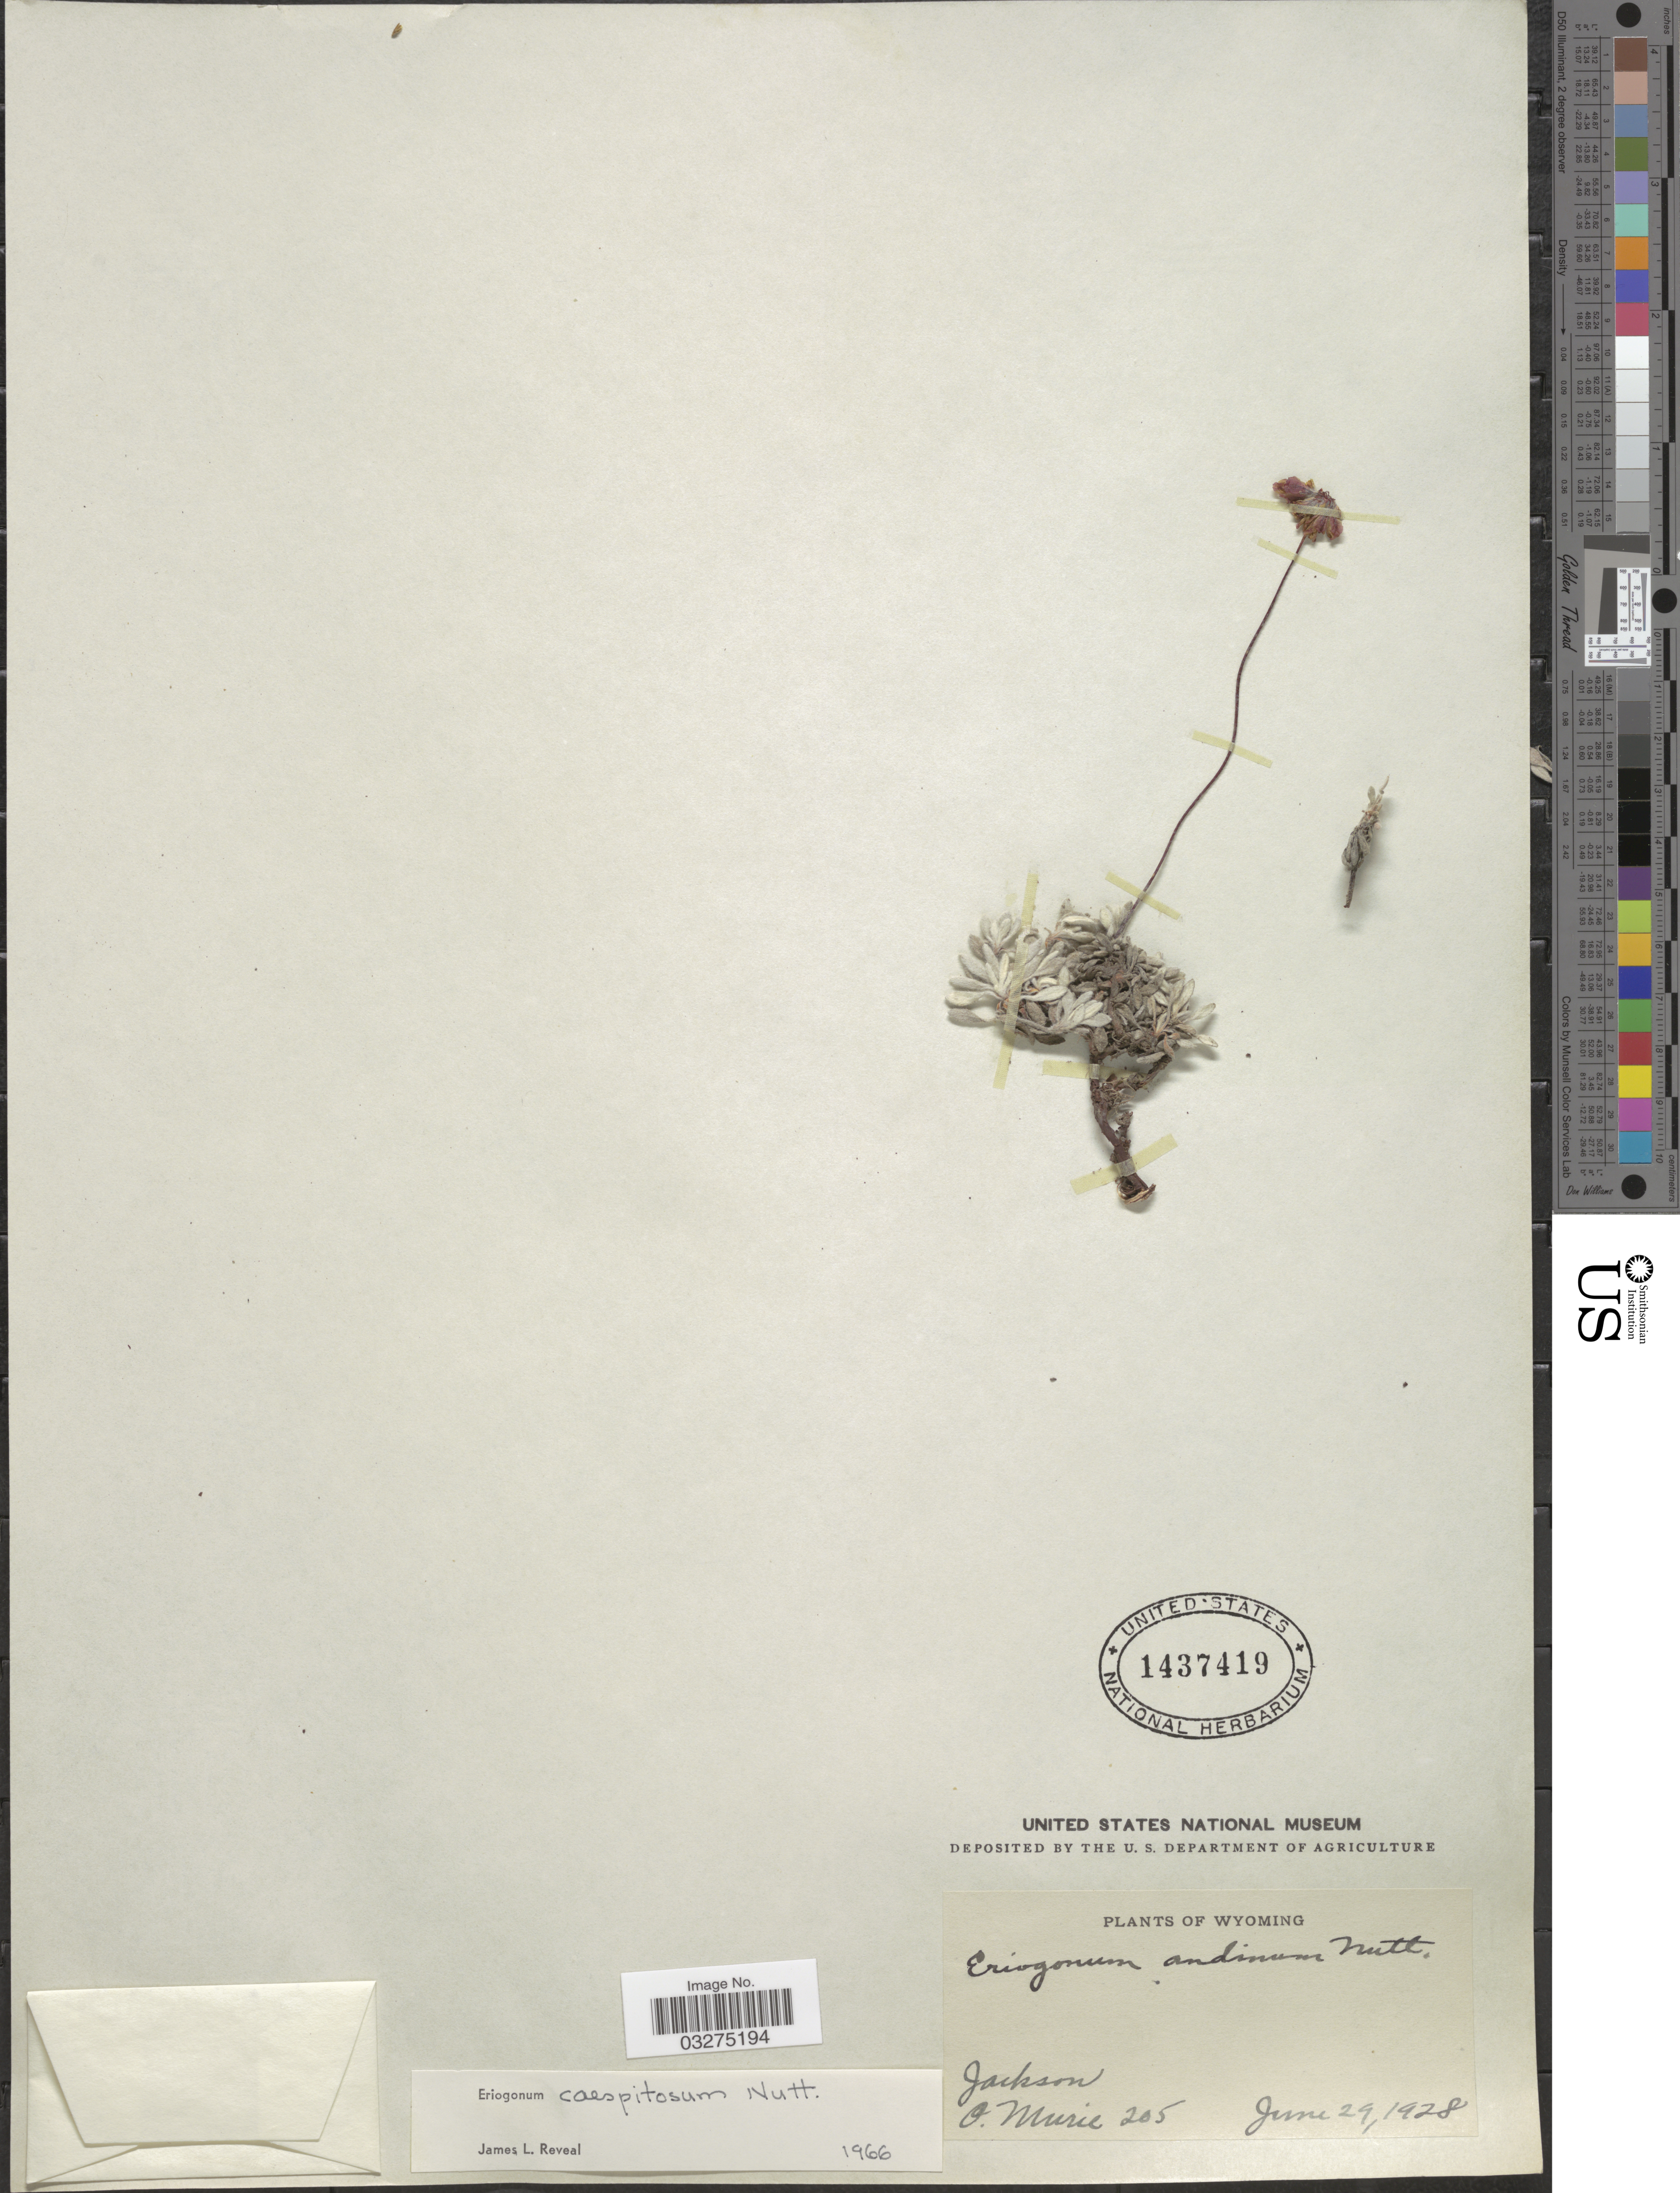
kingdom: Plantae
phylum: Tracheophyta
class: Magnoliopsida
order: Caryophyllales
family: Polygonaceae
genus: Eriogonum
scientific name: Eriogonum caespitosum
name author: Nutt.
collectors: O. Murie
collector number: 205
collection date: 1928-06-29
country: United States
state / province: Wyoming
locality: Jackson.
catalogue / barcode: US 1437419